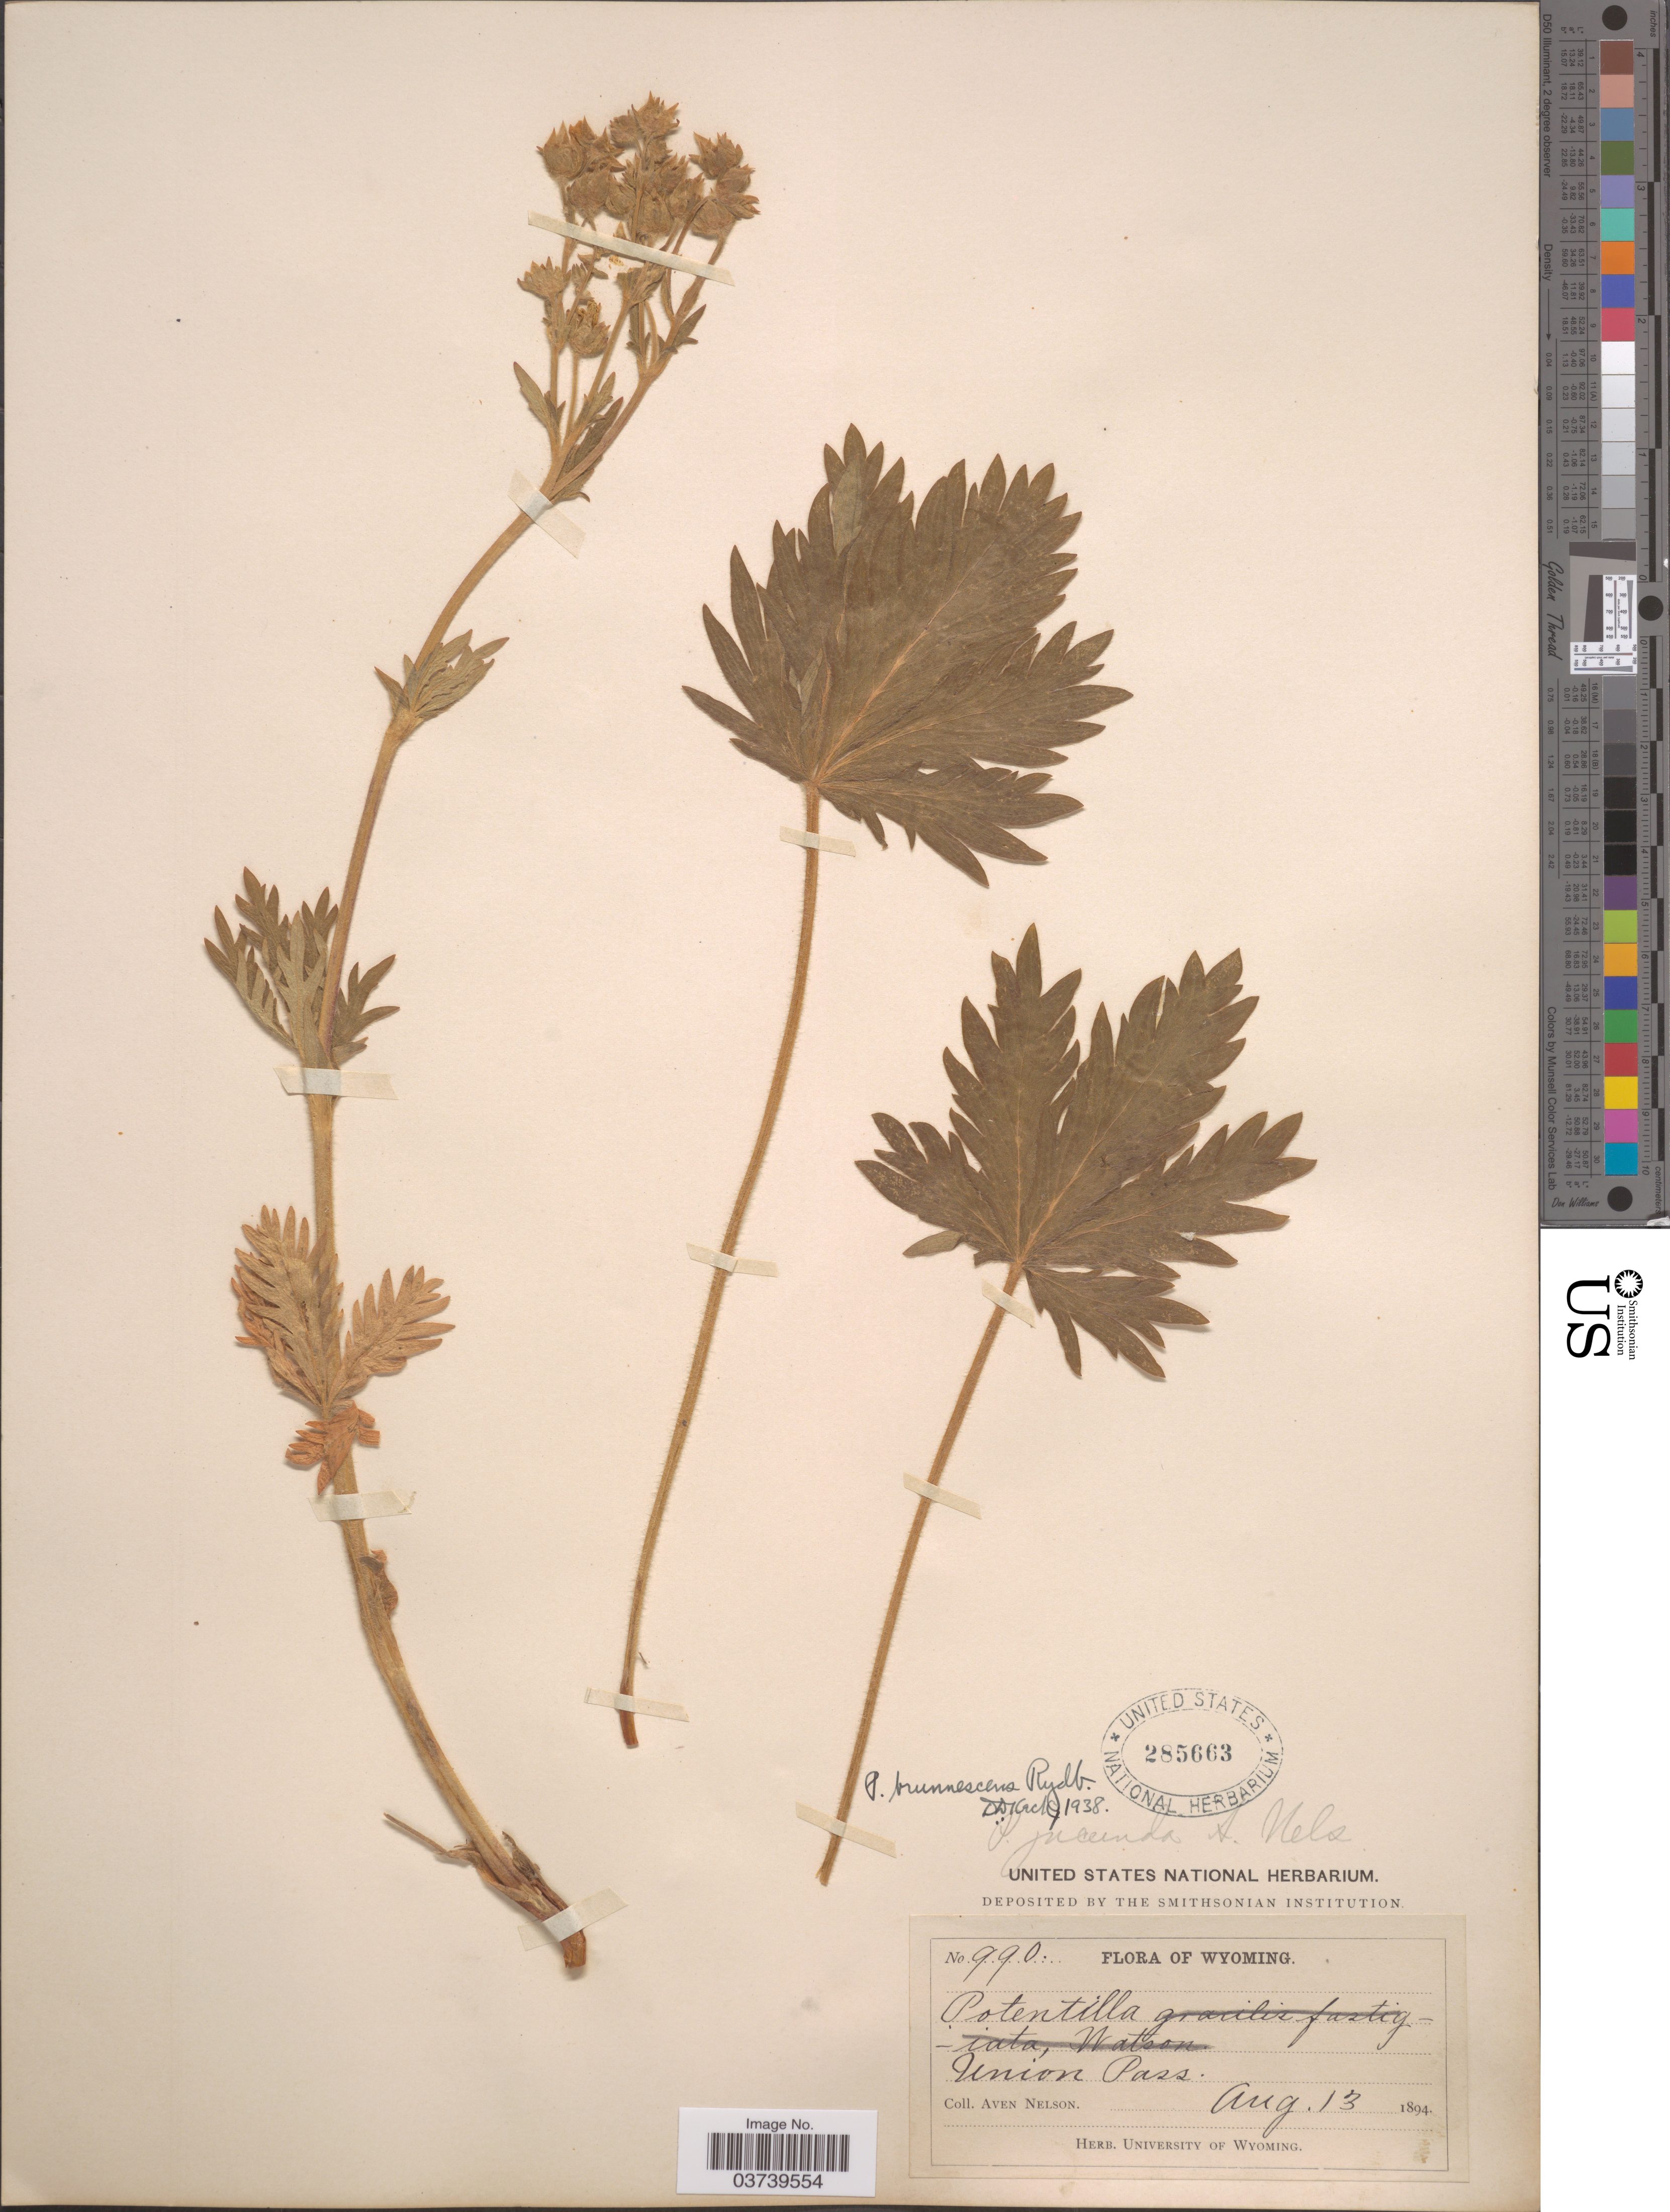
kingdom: Plantae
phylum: Tracheophyta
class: Magnoliopsida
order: Rosales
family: Rosaceae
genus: Potentilla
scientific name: Potentilla gracilis var. brunnescens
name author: (Rydb.) C.L. Hitchc.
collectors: A. Nelson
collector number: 990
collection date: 1894-08-13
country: United States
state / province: Wyoming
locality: Union Pass.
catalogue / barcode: US 285663